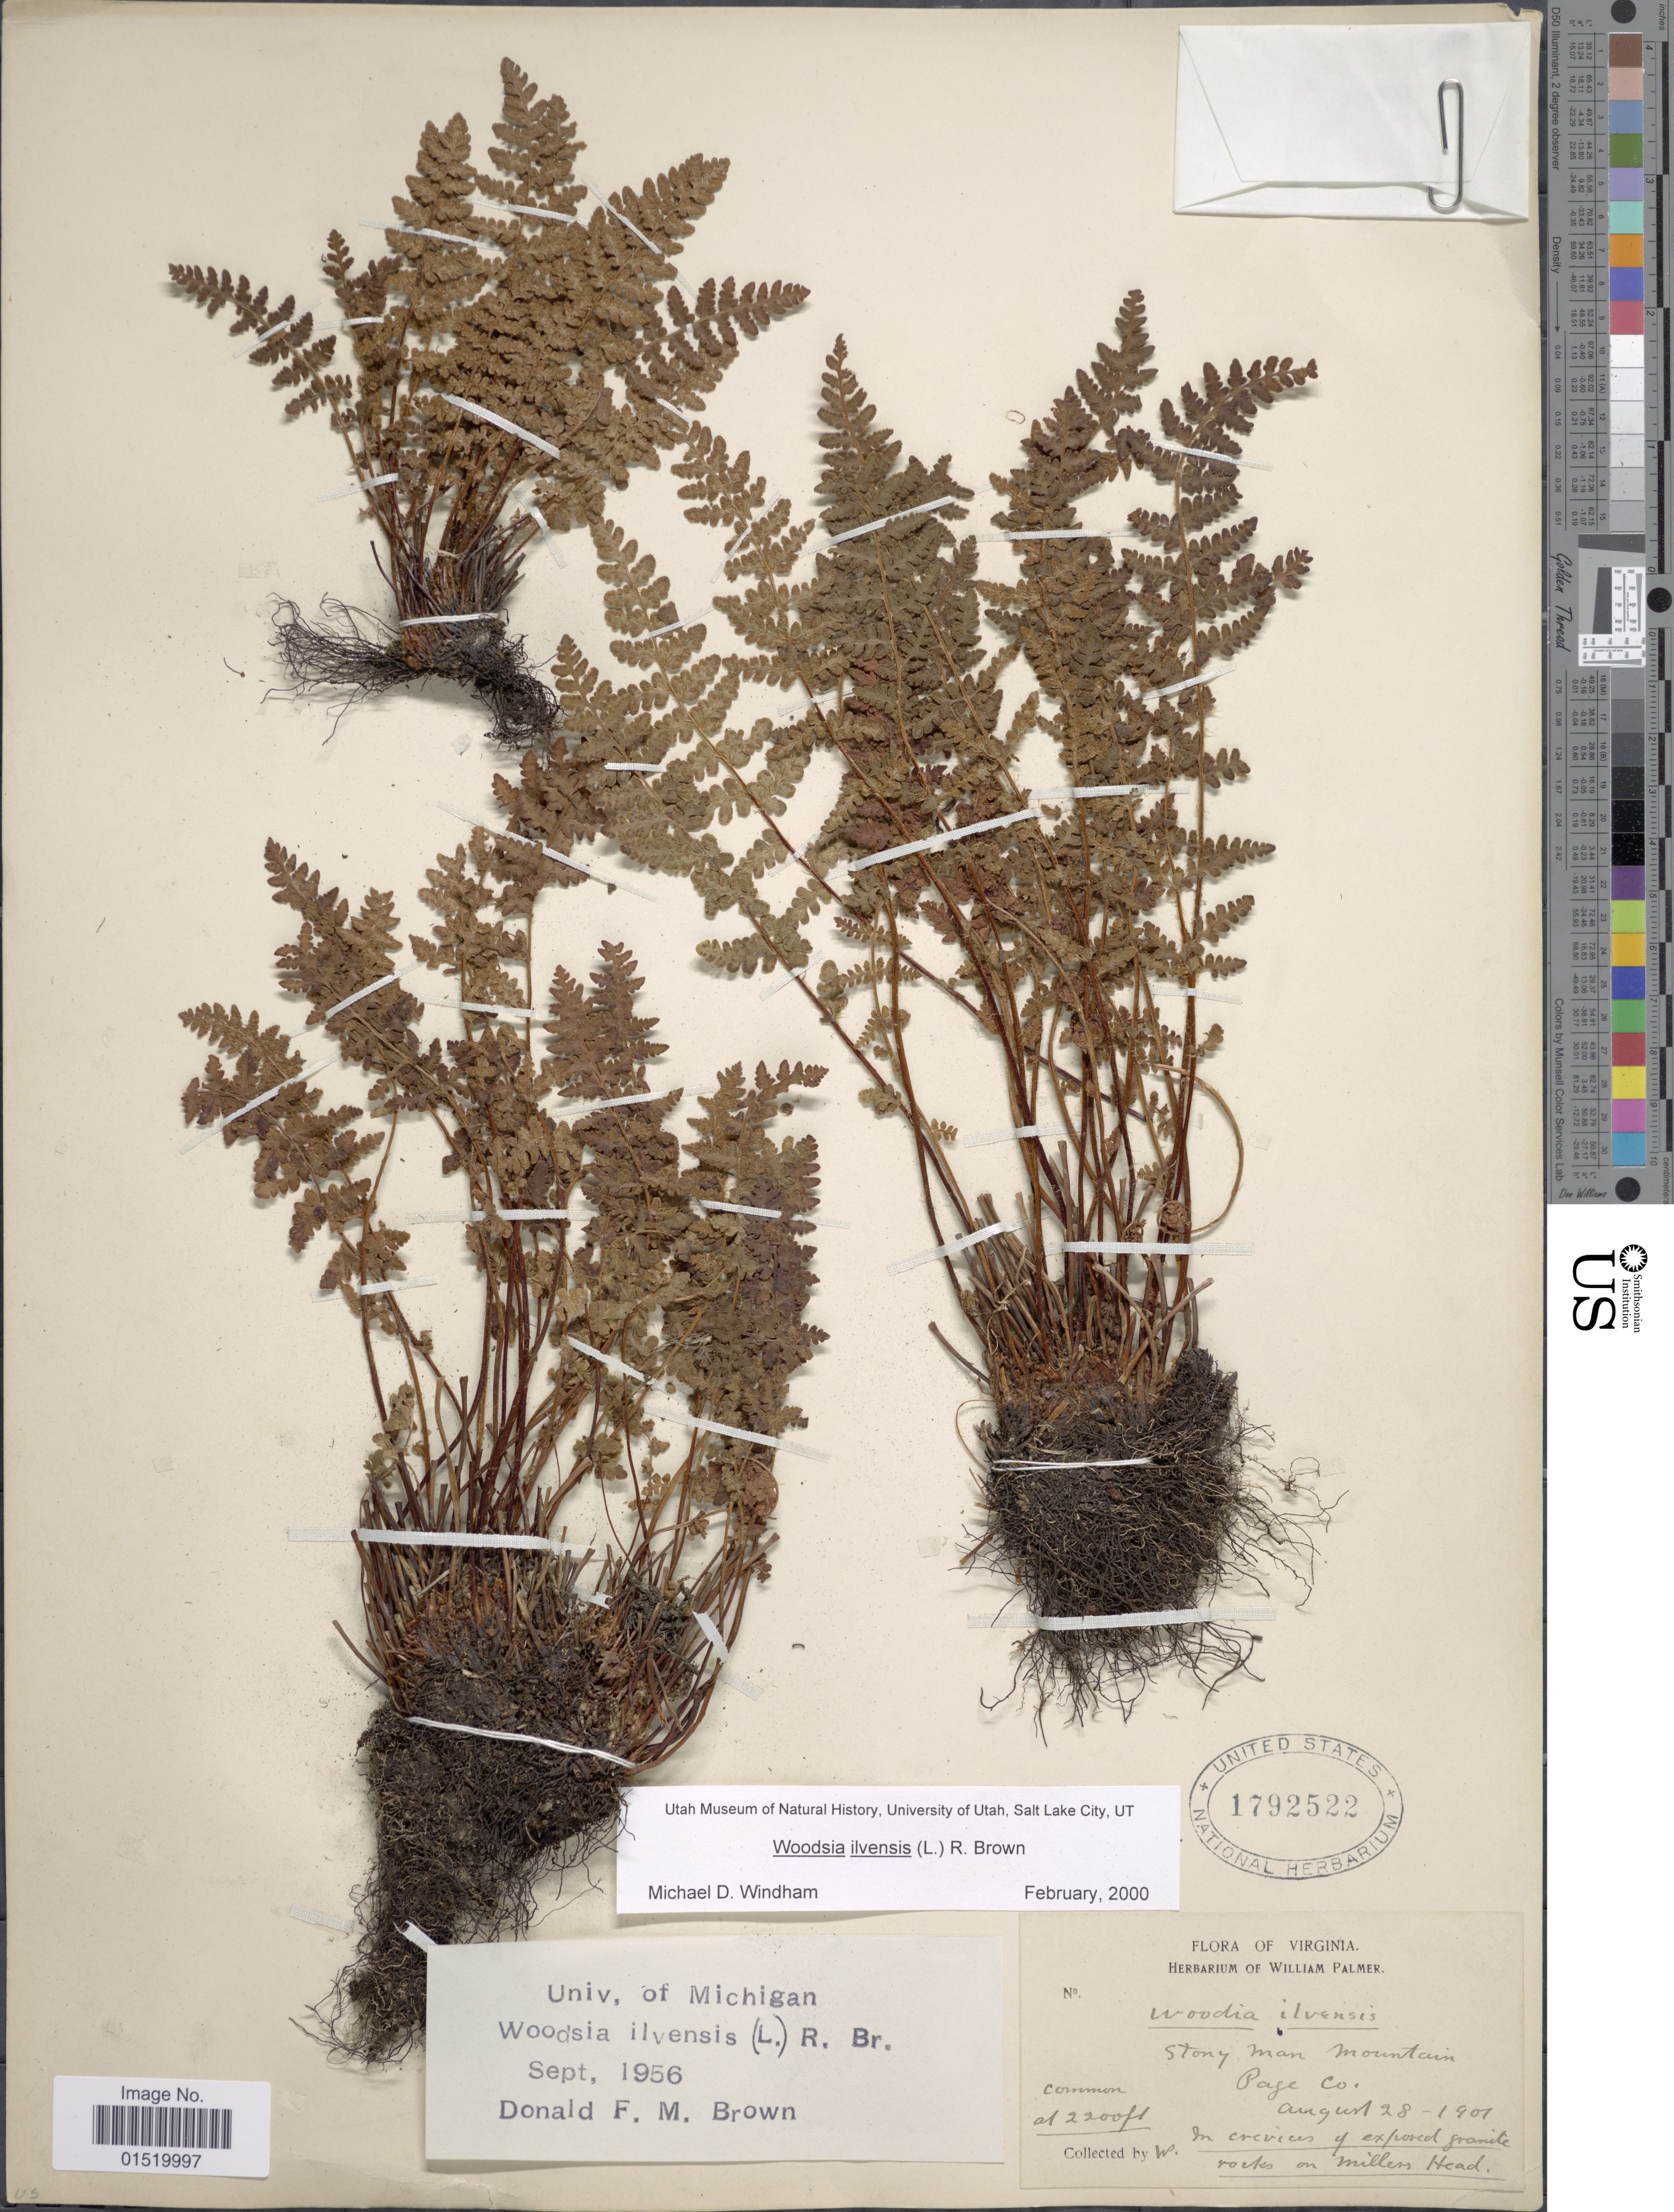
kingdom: Plantae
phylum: Tracheophyta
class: Polypodiopsida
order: Polypodiales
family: Woodsiaceae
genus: Woodsia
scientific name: Woodsia ilvensis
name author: (L.) R. Br.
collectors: W. Palmer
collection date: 1901-08-28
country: United States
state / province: Virginia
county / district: Page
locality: Stony Man Mountains Page Co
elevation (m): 671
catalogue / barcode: US 1792522